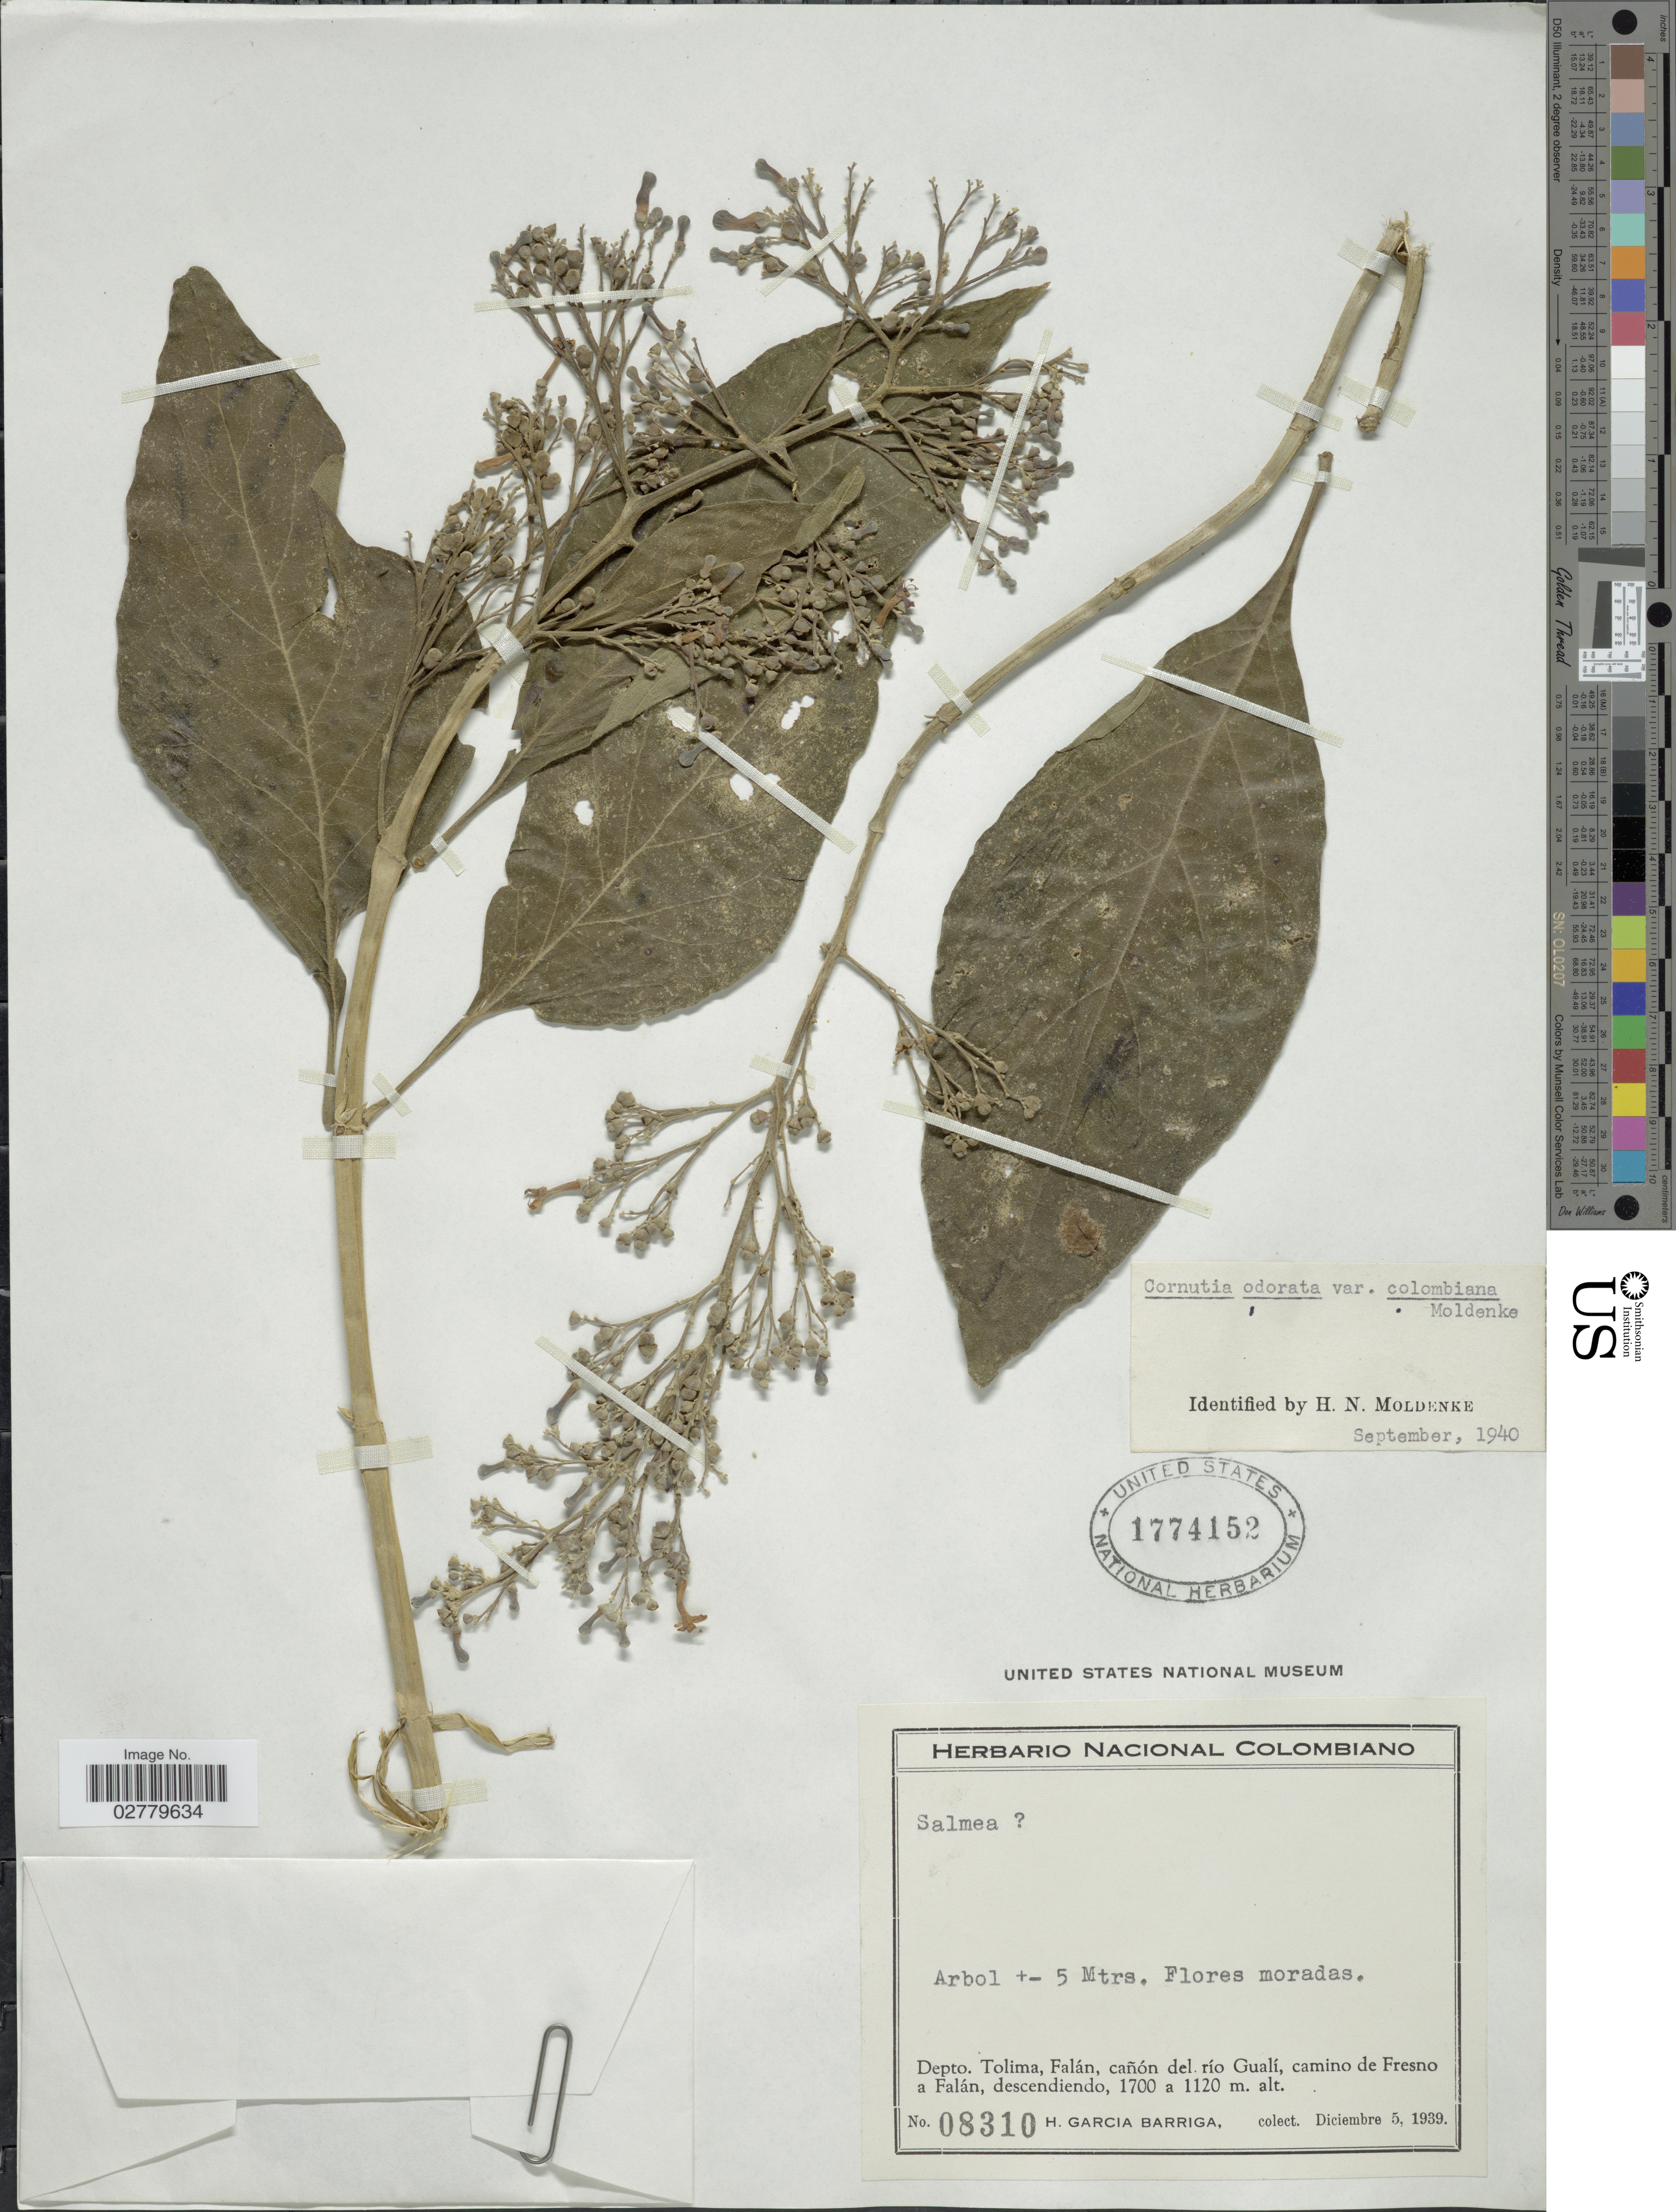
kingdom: Plantae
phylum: Tracheophyta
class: Magnoliopsida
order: Lamiales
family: Lamiaceae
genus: Cornutia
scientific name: Cornutia odorata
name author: (Poepp.) Schauer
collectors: H. García Barriga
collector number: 8310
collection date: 1939-12-05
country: Colombia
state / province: Tolima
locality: Depto. Tolima, Falán, cañon del río Gualí, camino de Fresno a Falán.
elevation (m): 1120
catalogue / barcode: US 1774152